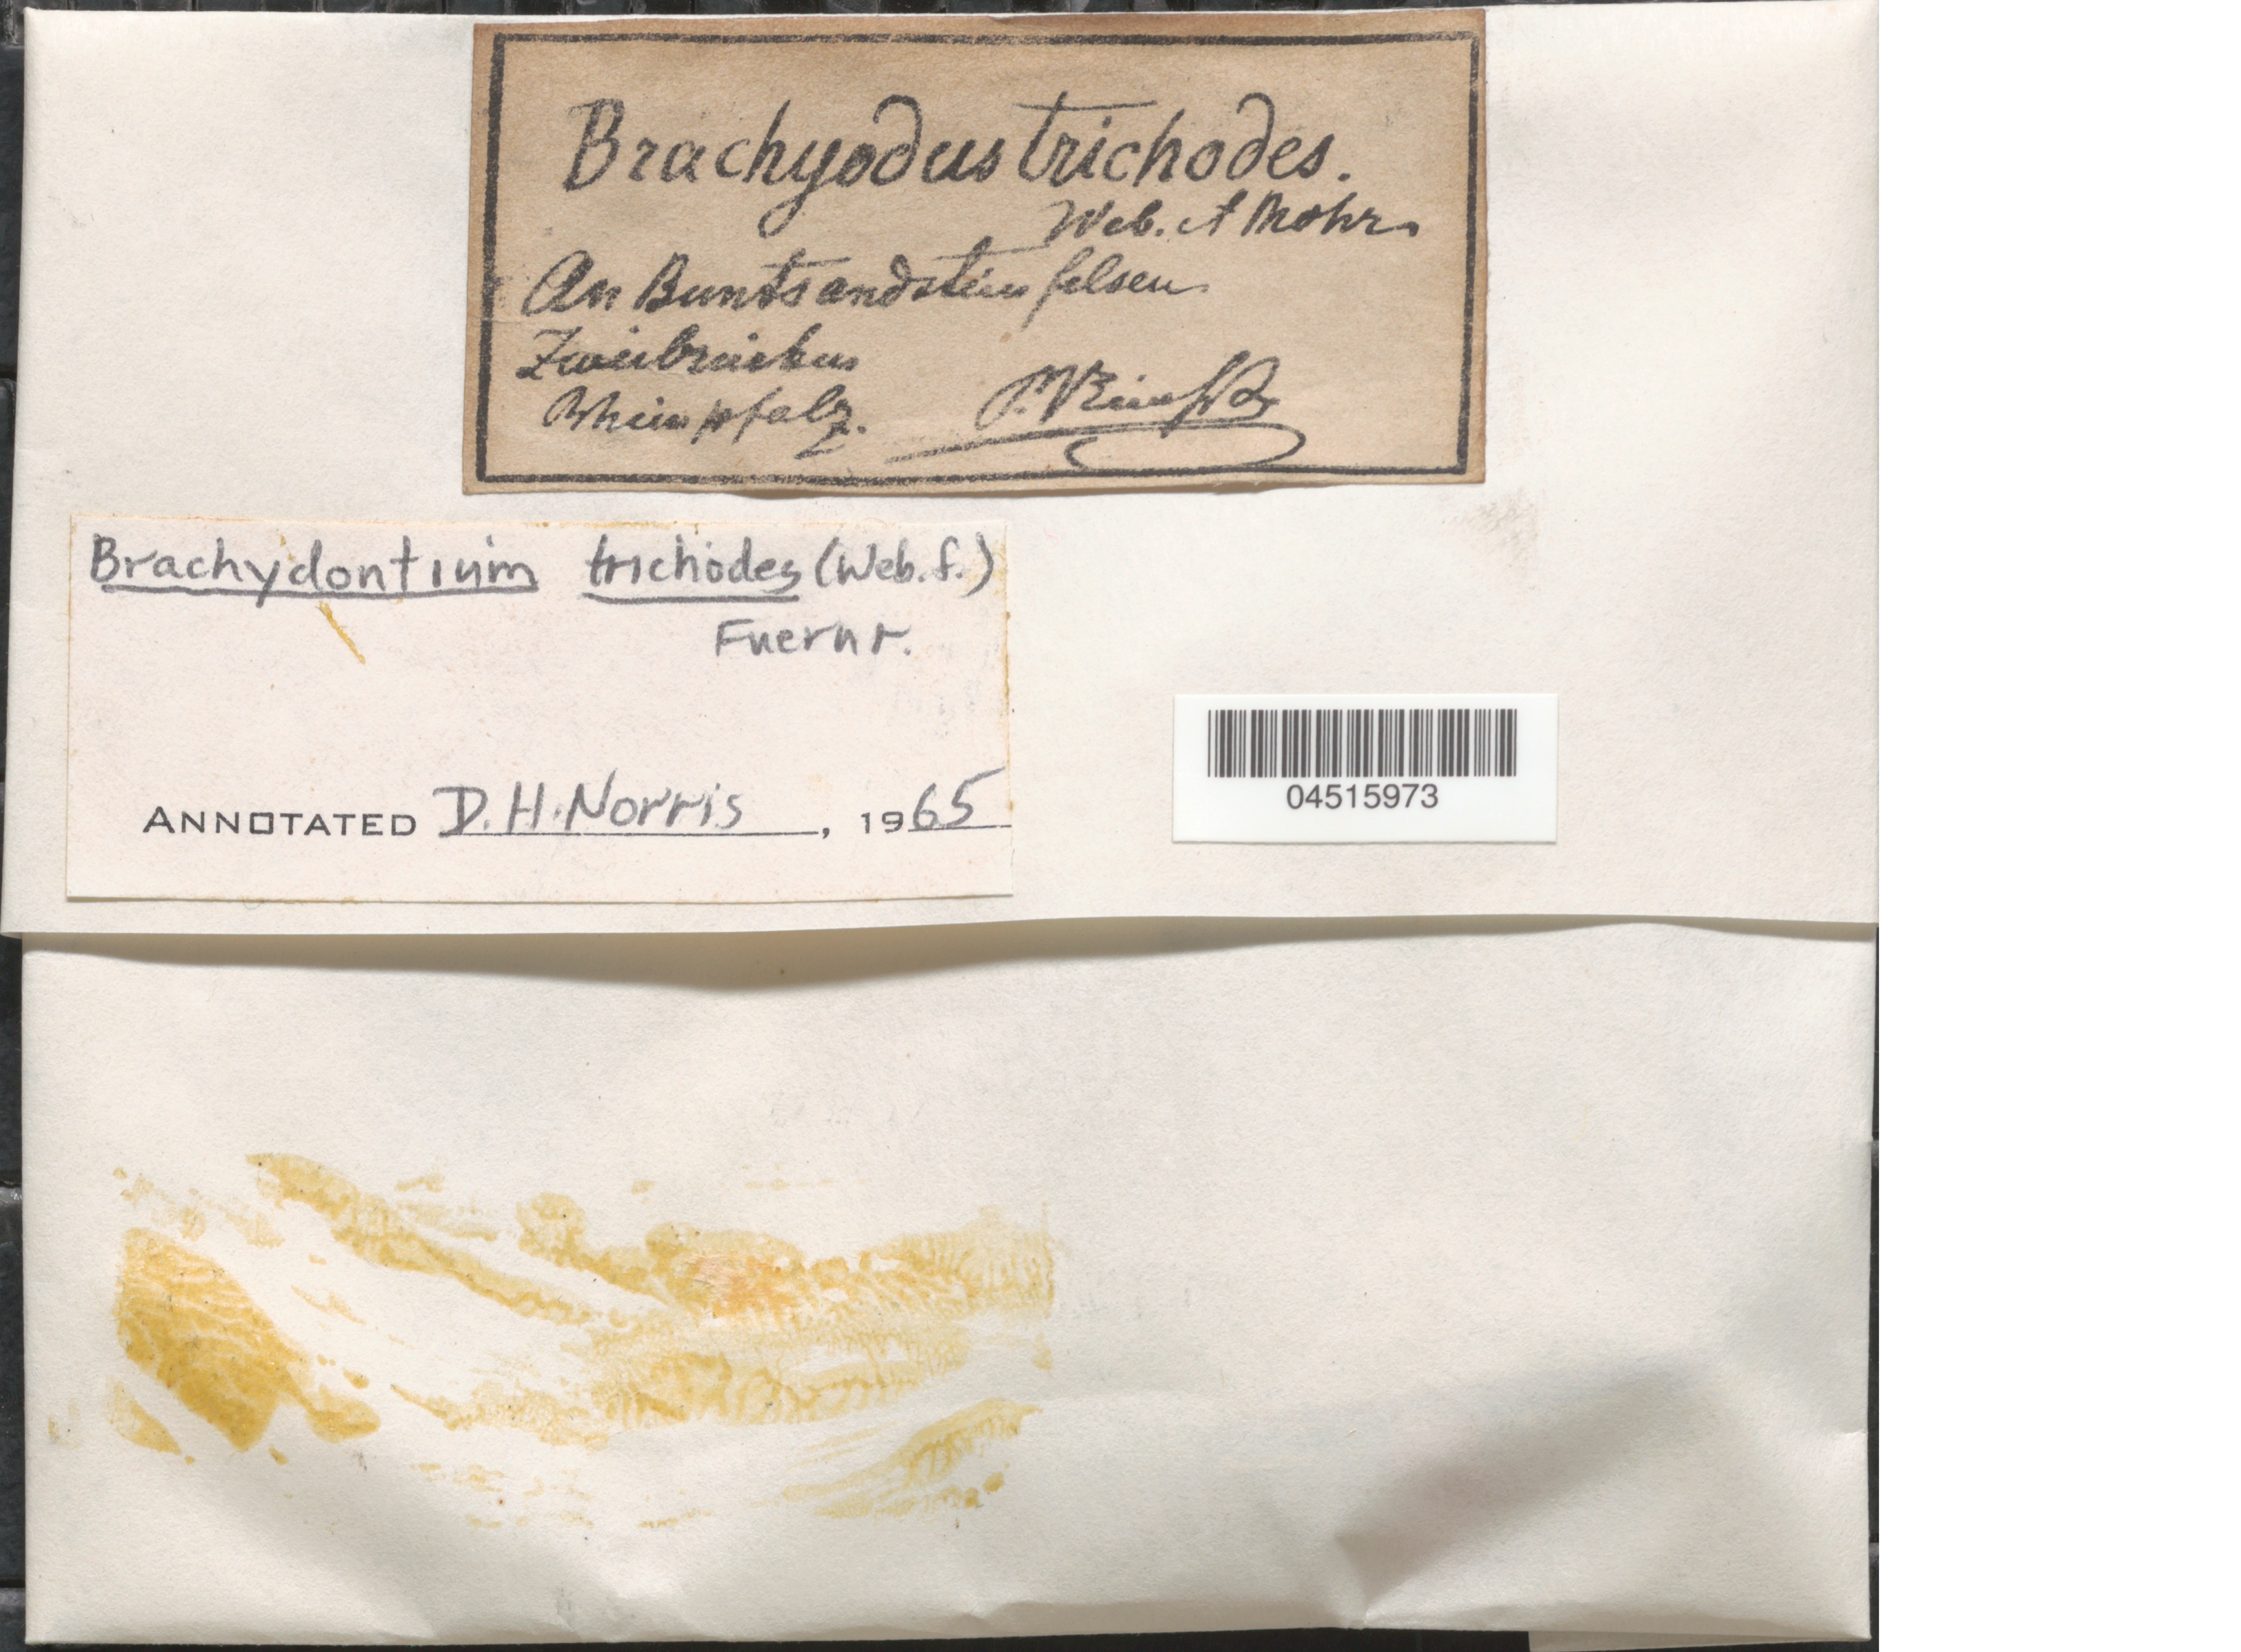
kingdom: Plantae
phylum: Bryophyta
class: Bryopsida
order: Grimmiales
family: Seligeriaceae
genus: Brachyodus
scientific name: Brachyodus trichodes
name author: Fürnr. ex Nees & Hornsch.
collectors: M. Reinsch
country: Germany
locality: An Buntsandstein felsen. Zweibrucken. Rheinpfalz.